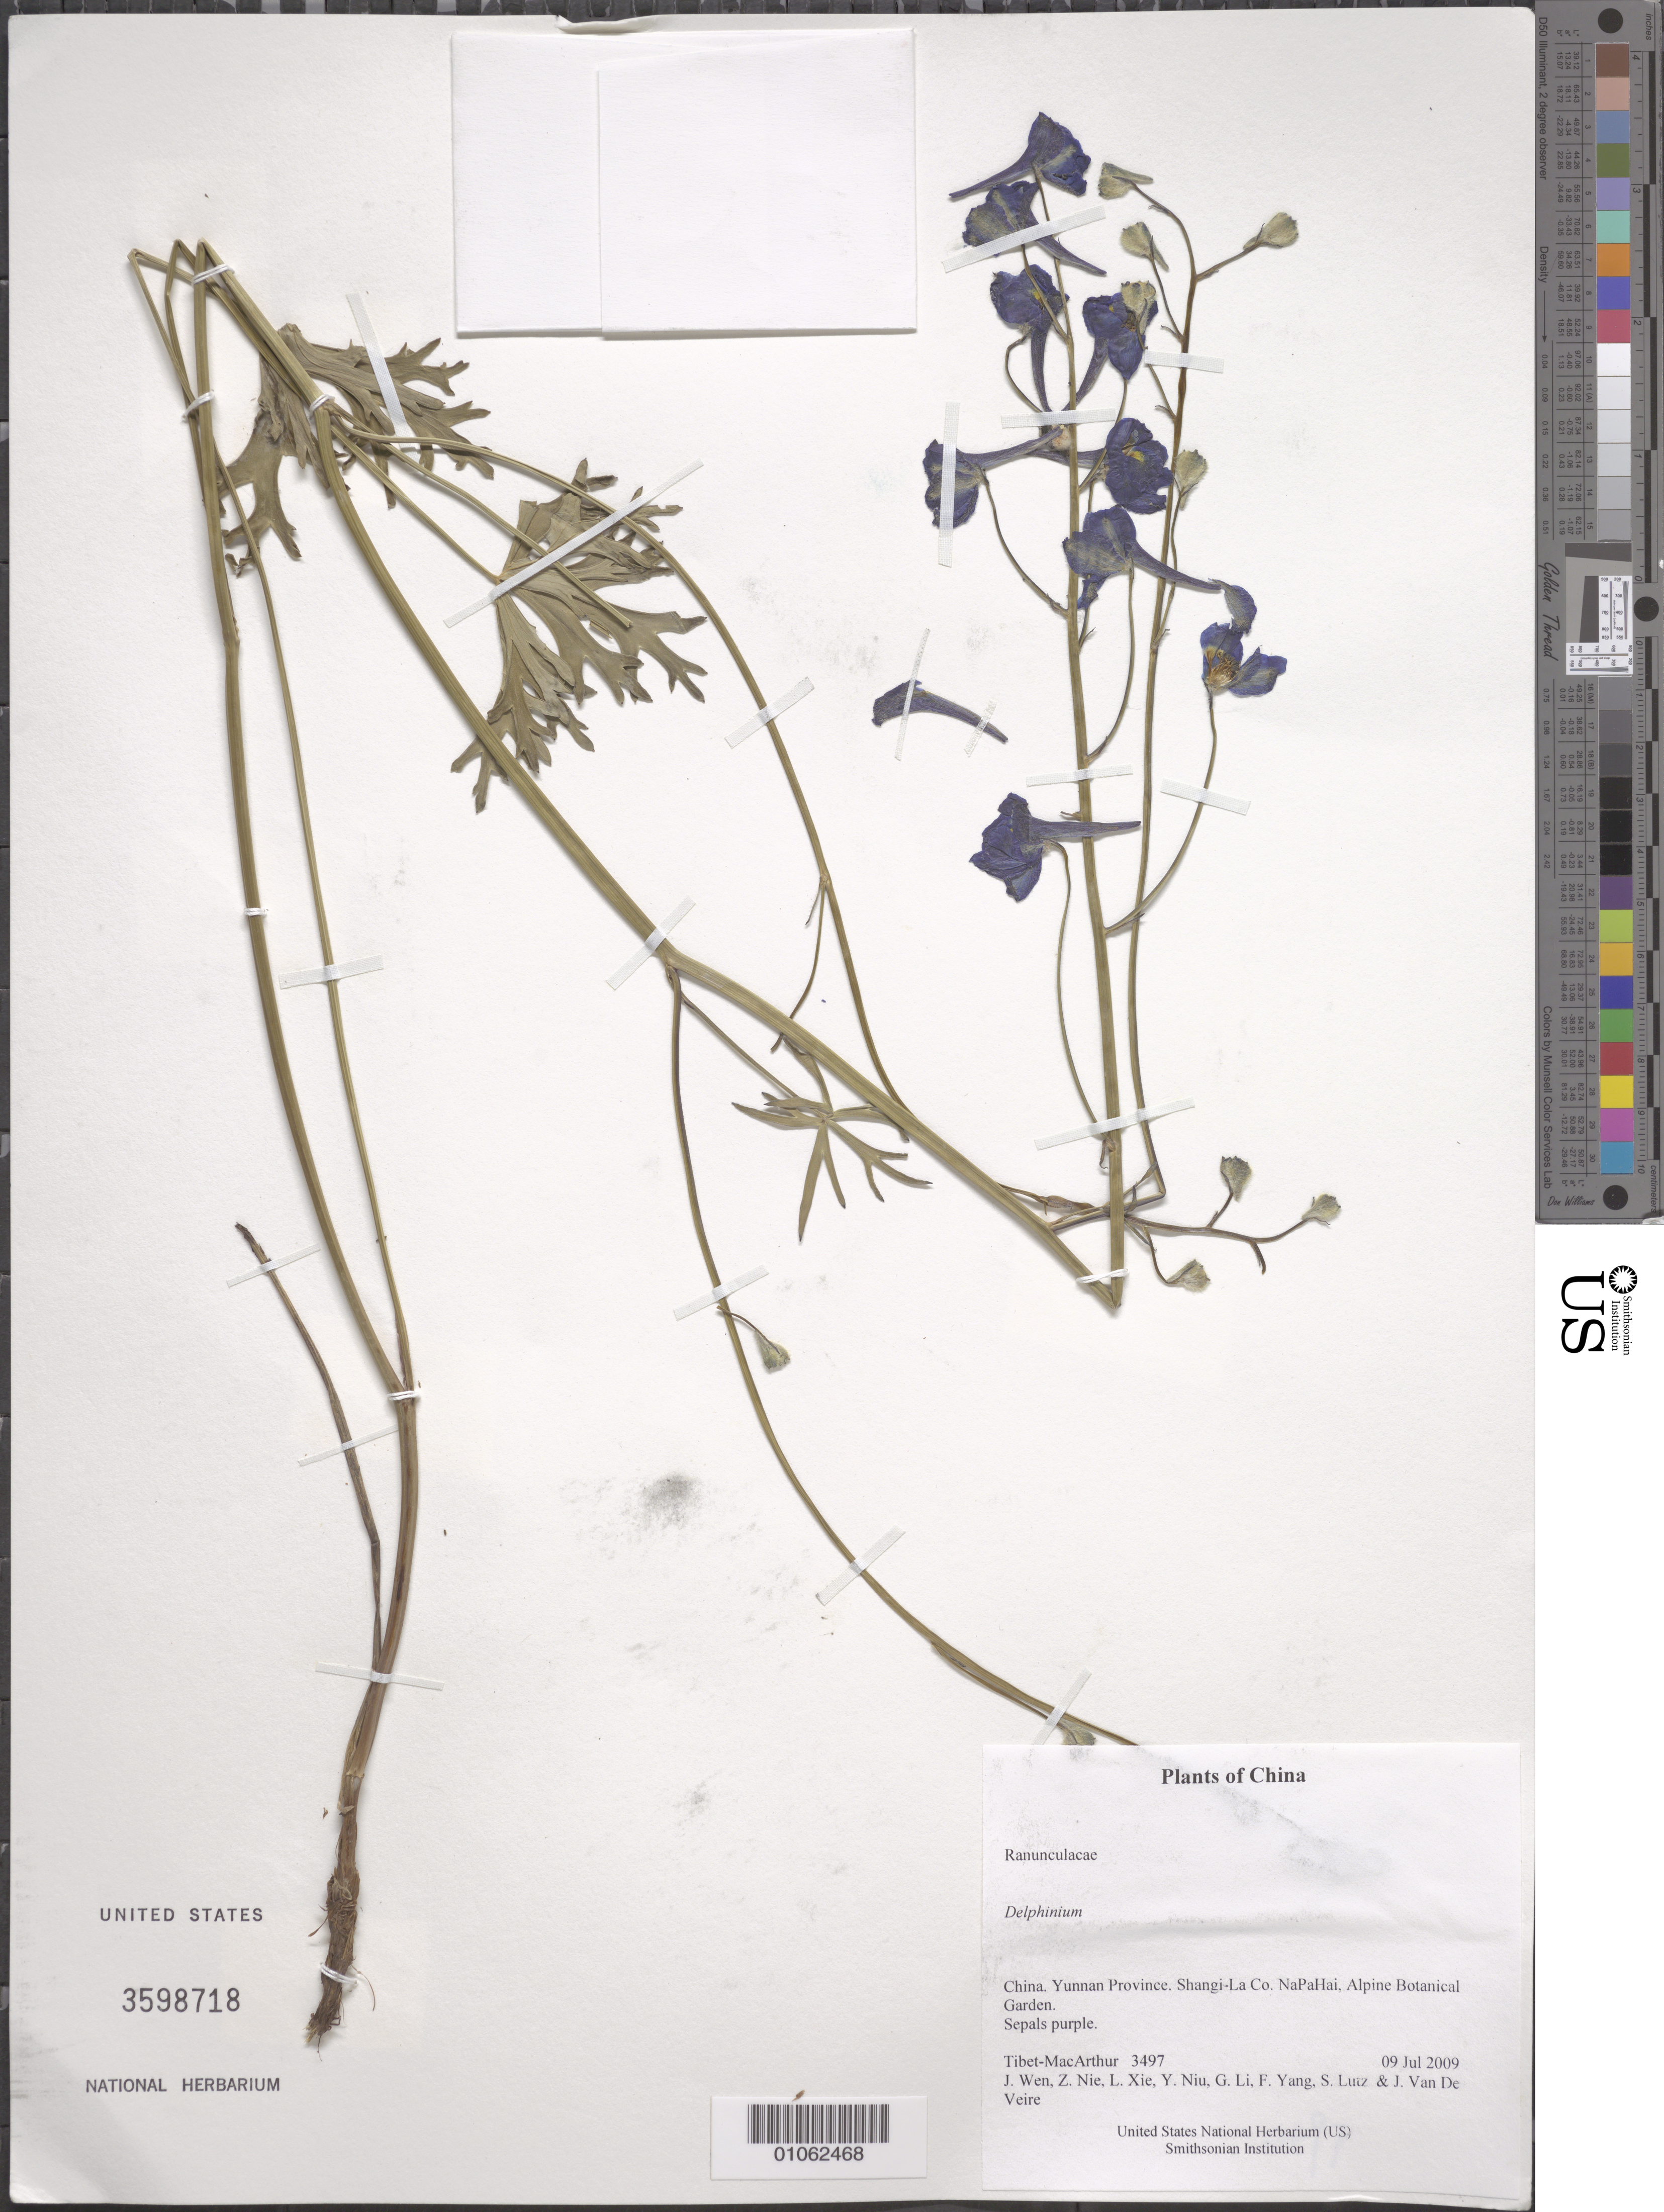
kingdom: Plantae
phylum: Tracheophyta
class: Magnoliopsida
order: Ranunculales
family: Ranunculaceae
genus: Delphinium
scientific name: Delphinium sp.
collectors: Tibet-MacArthur, J. Wen, Z. Nie, L. Xie, Y. Niu, G. Li, F. Yang, S. Lutz & J. Van De Veire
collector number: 3497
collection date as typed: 09 Jul 2009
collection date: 2009-07-09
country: China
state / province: Yunnan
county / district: Shangrila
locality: NaPaHai, Alpine Botanical Garden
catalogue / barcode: US 3598718